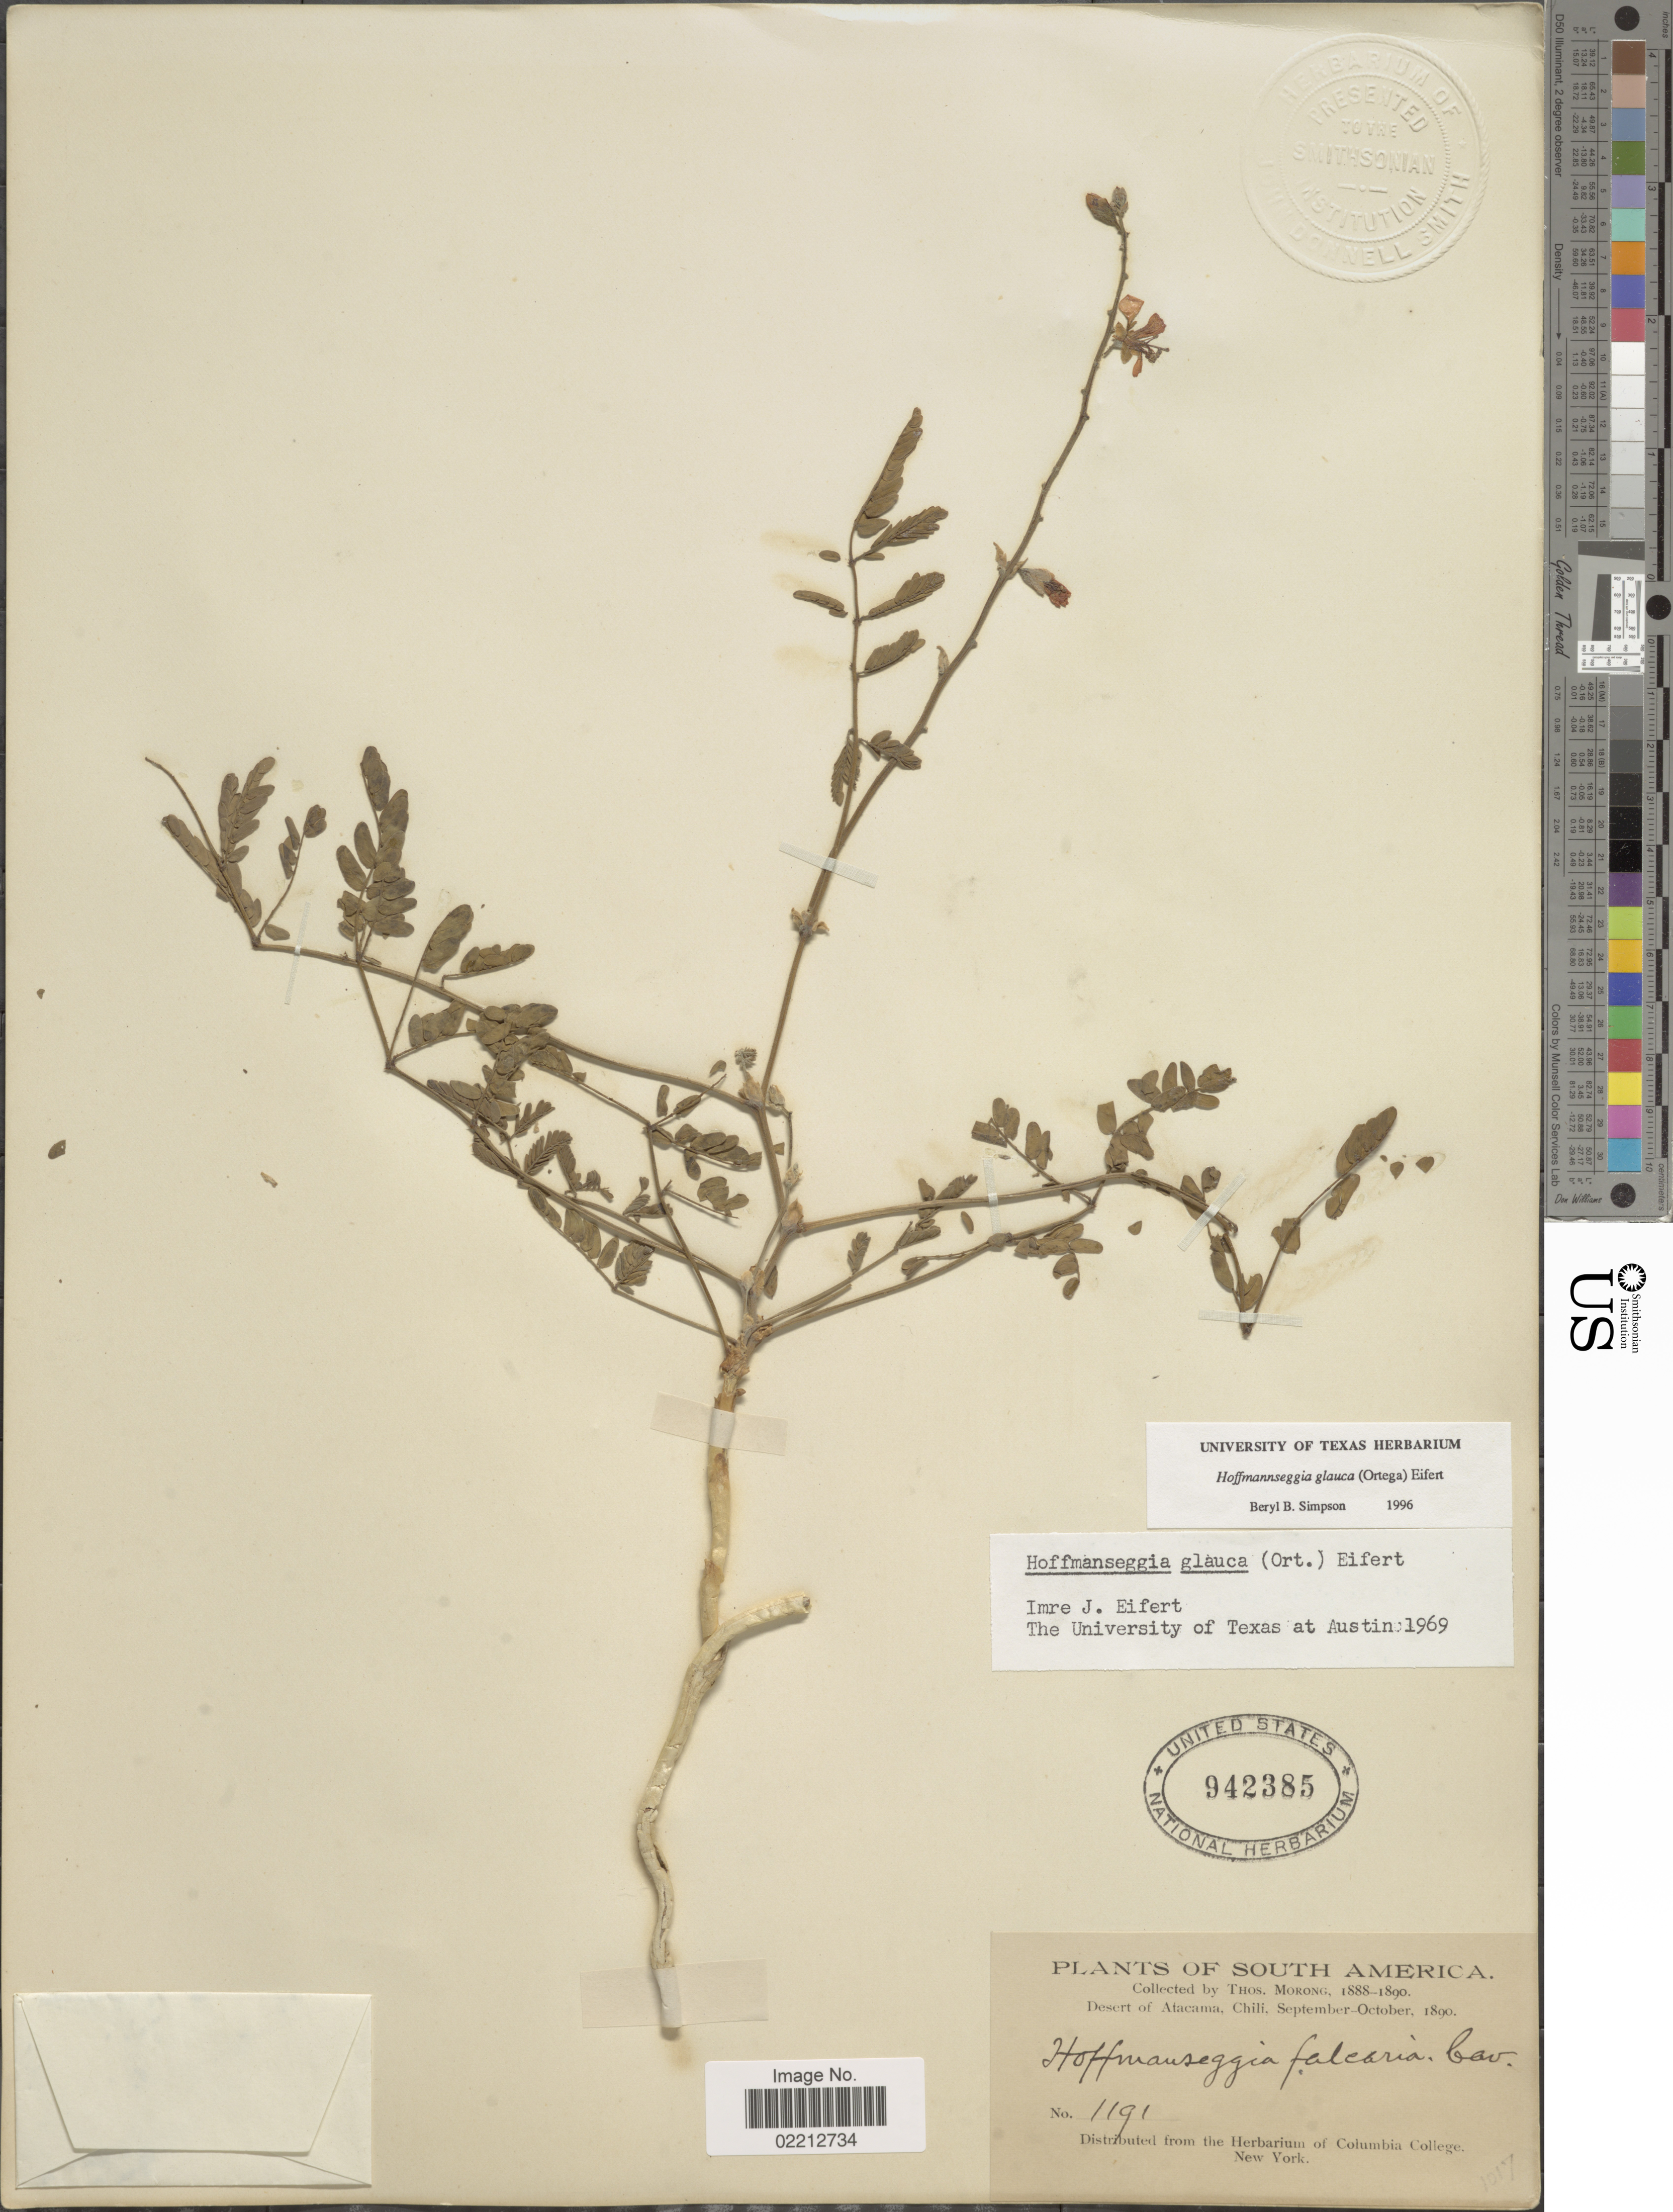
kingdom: Plantae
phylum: Tracheophyta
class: Magnoliopsida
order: Fabales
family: Fabaceae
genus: Hoffmannseggia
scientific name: Hoffmannseggia glauca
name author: (Ortega) Eifert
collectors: T. Morong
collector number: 1191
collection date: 1890-09/1890-10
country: Chile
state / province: Atacama (III)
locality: Desert of Atacama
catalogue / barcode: US 942385